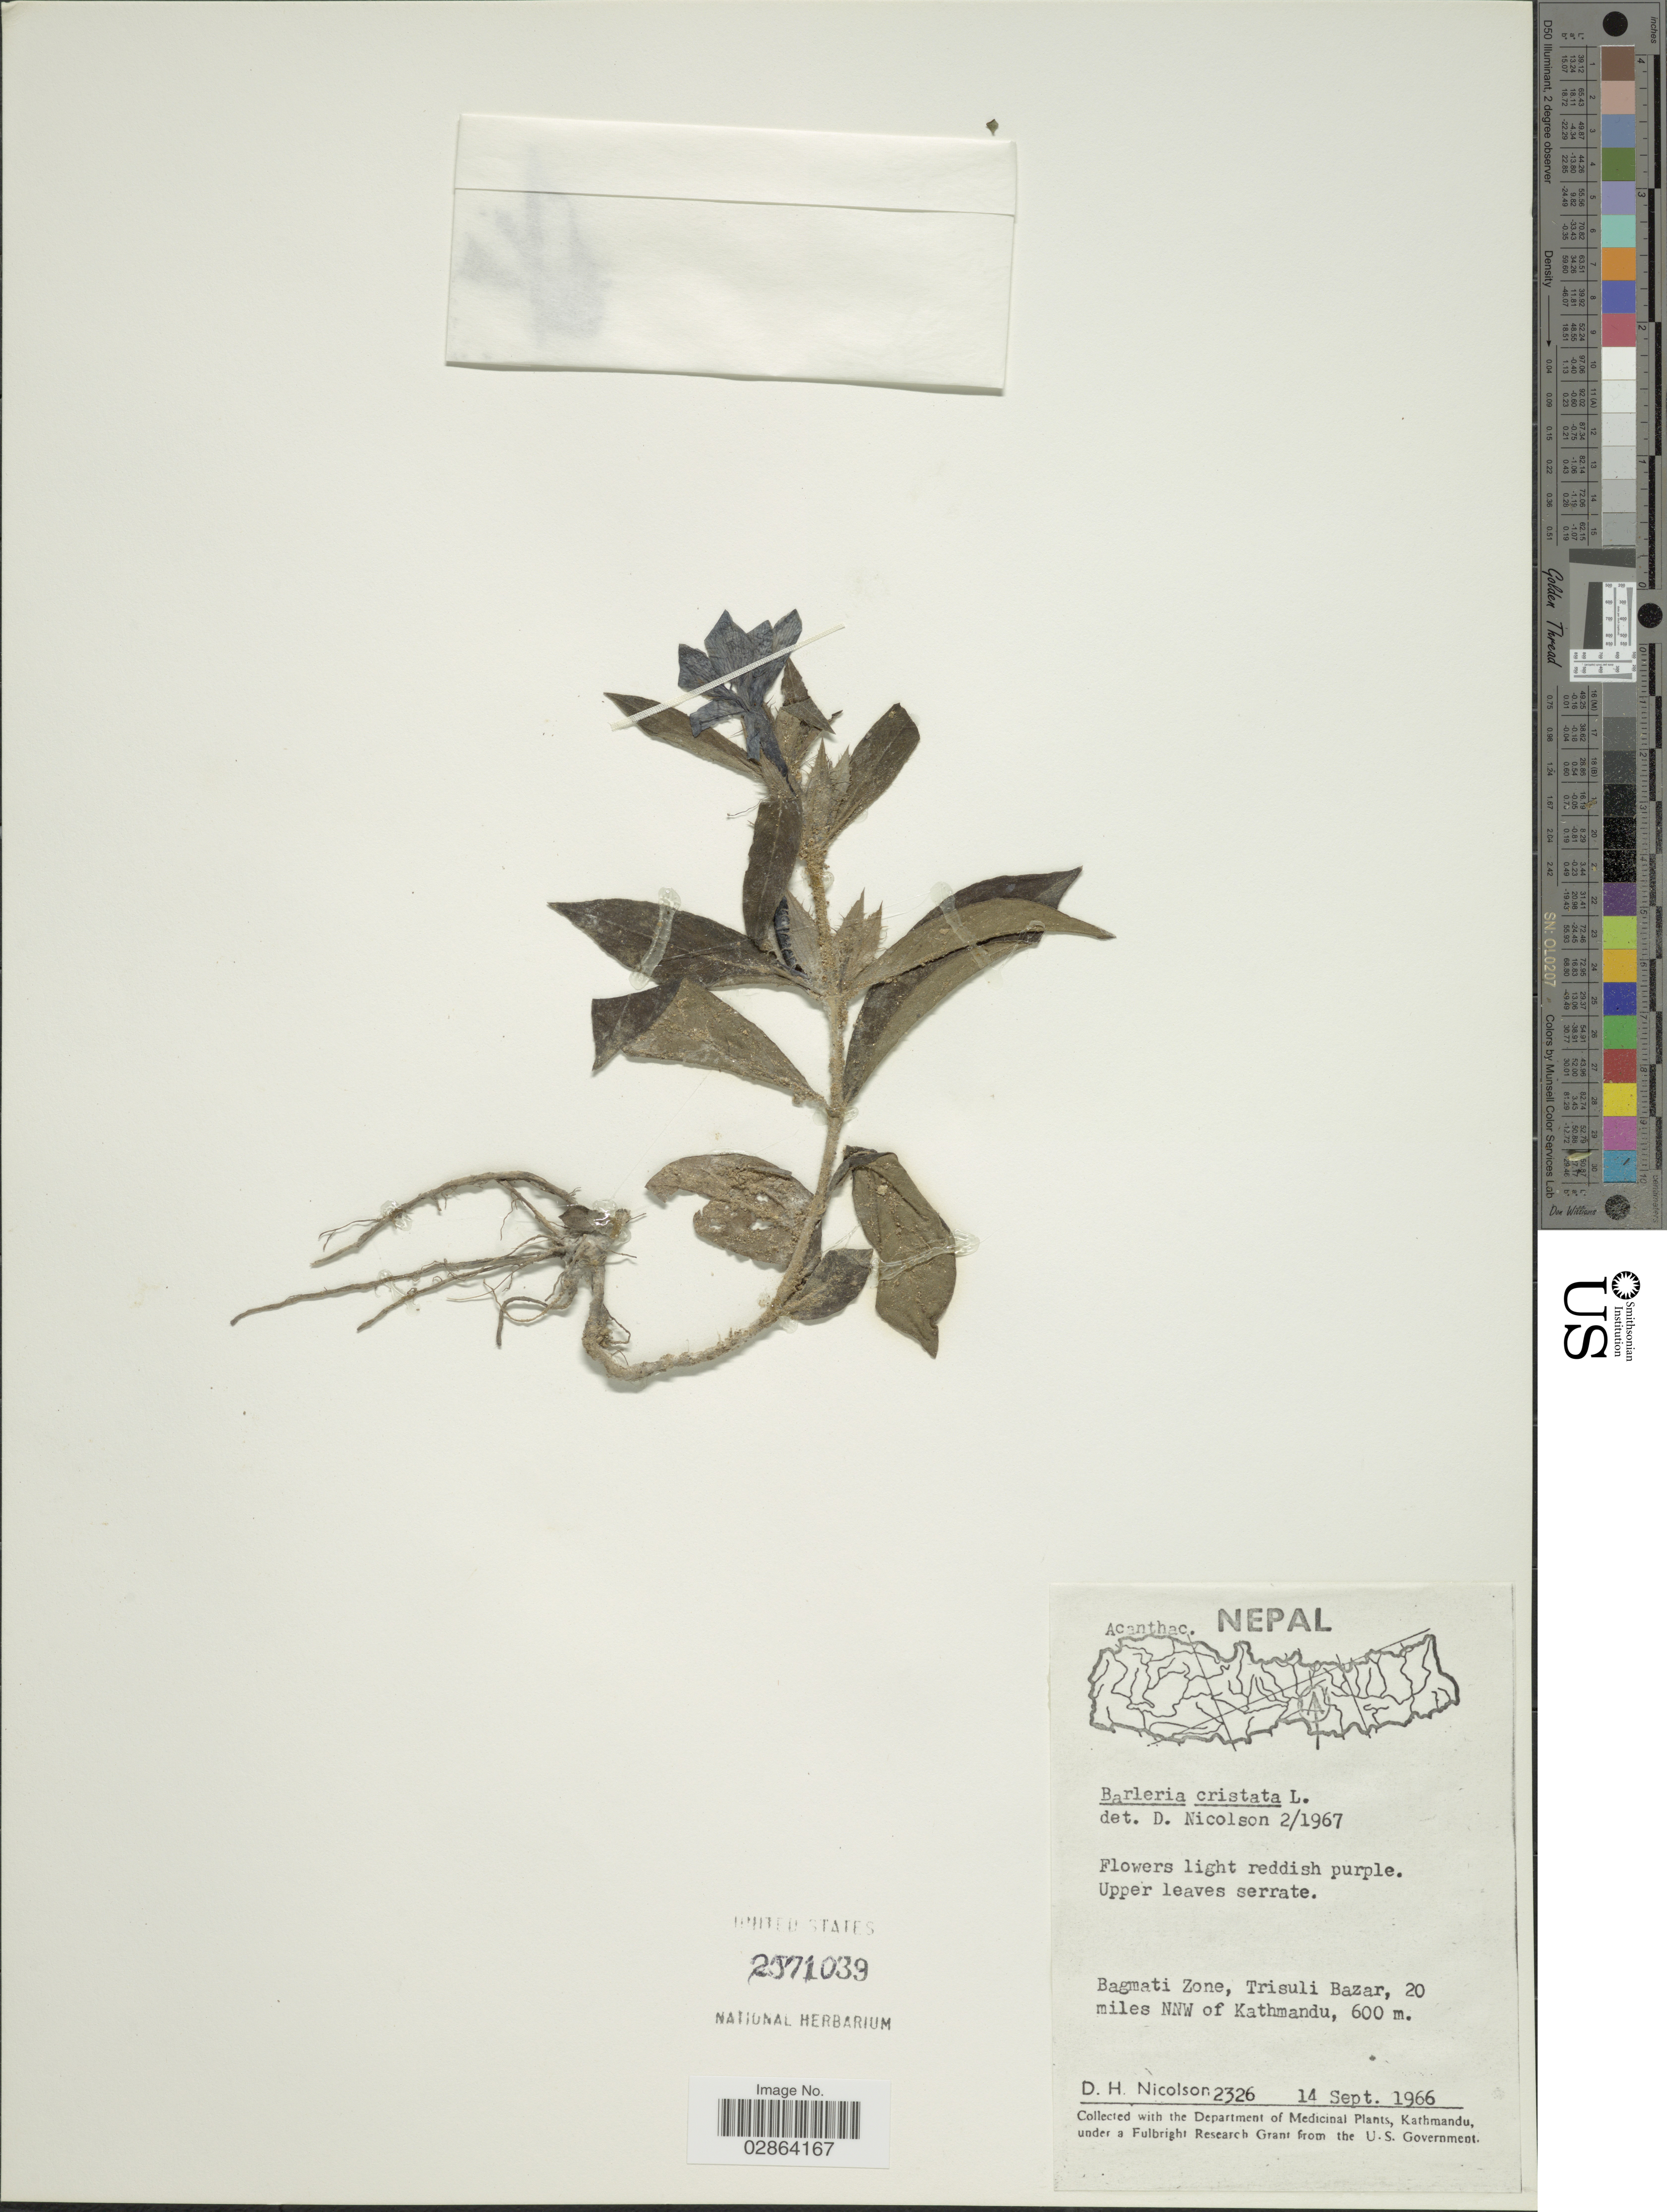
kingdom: Plantae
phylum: Tracheophyta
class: Magnoliopsida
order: Lamiales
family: Acanthaceae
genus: Barleria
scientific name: Barleria cristata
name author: L.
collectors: D. H. Nicolson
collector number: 2326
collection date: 1966-09-14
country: Nepal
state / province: Bagmati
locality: Bagmati Zone, Trisuli Bazar, 20 miles NNW of Kathmandu.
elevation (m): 600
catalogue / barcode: US 2571039